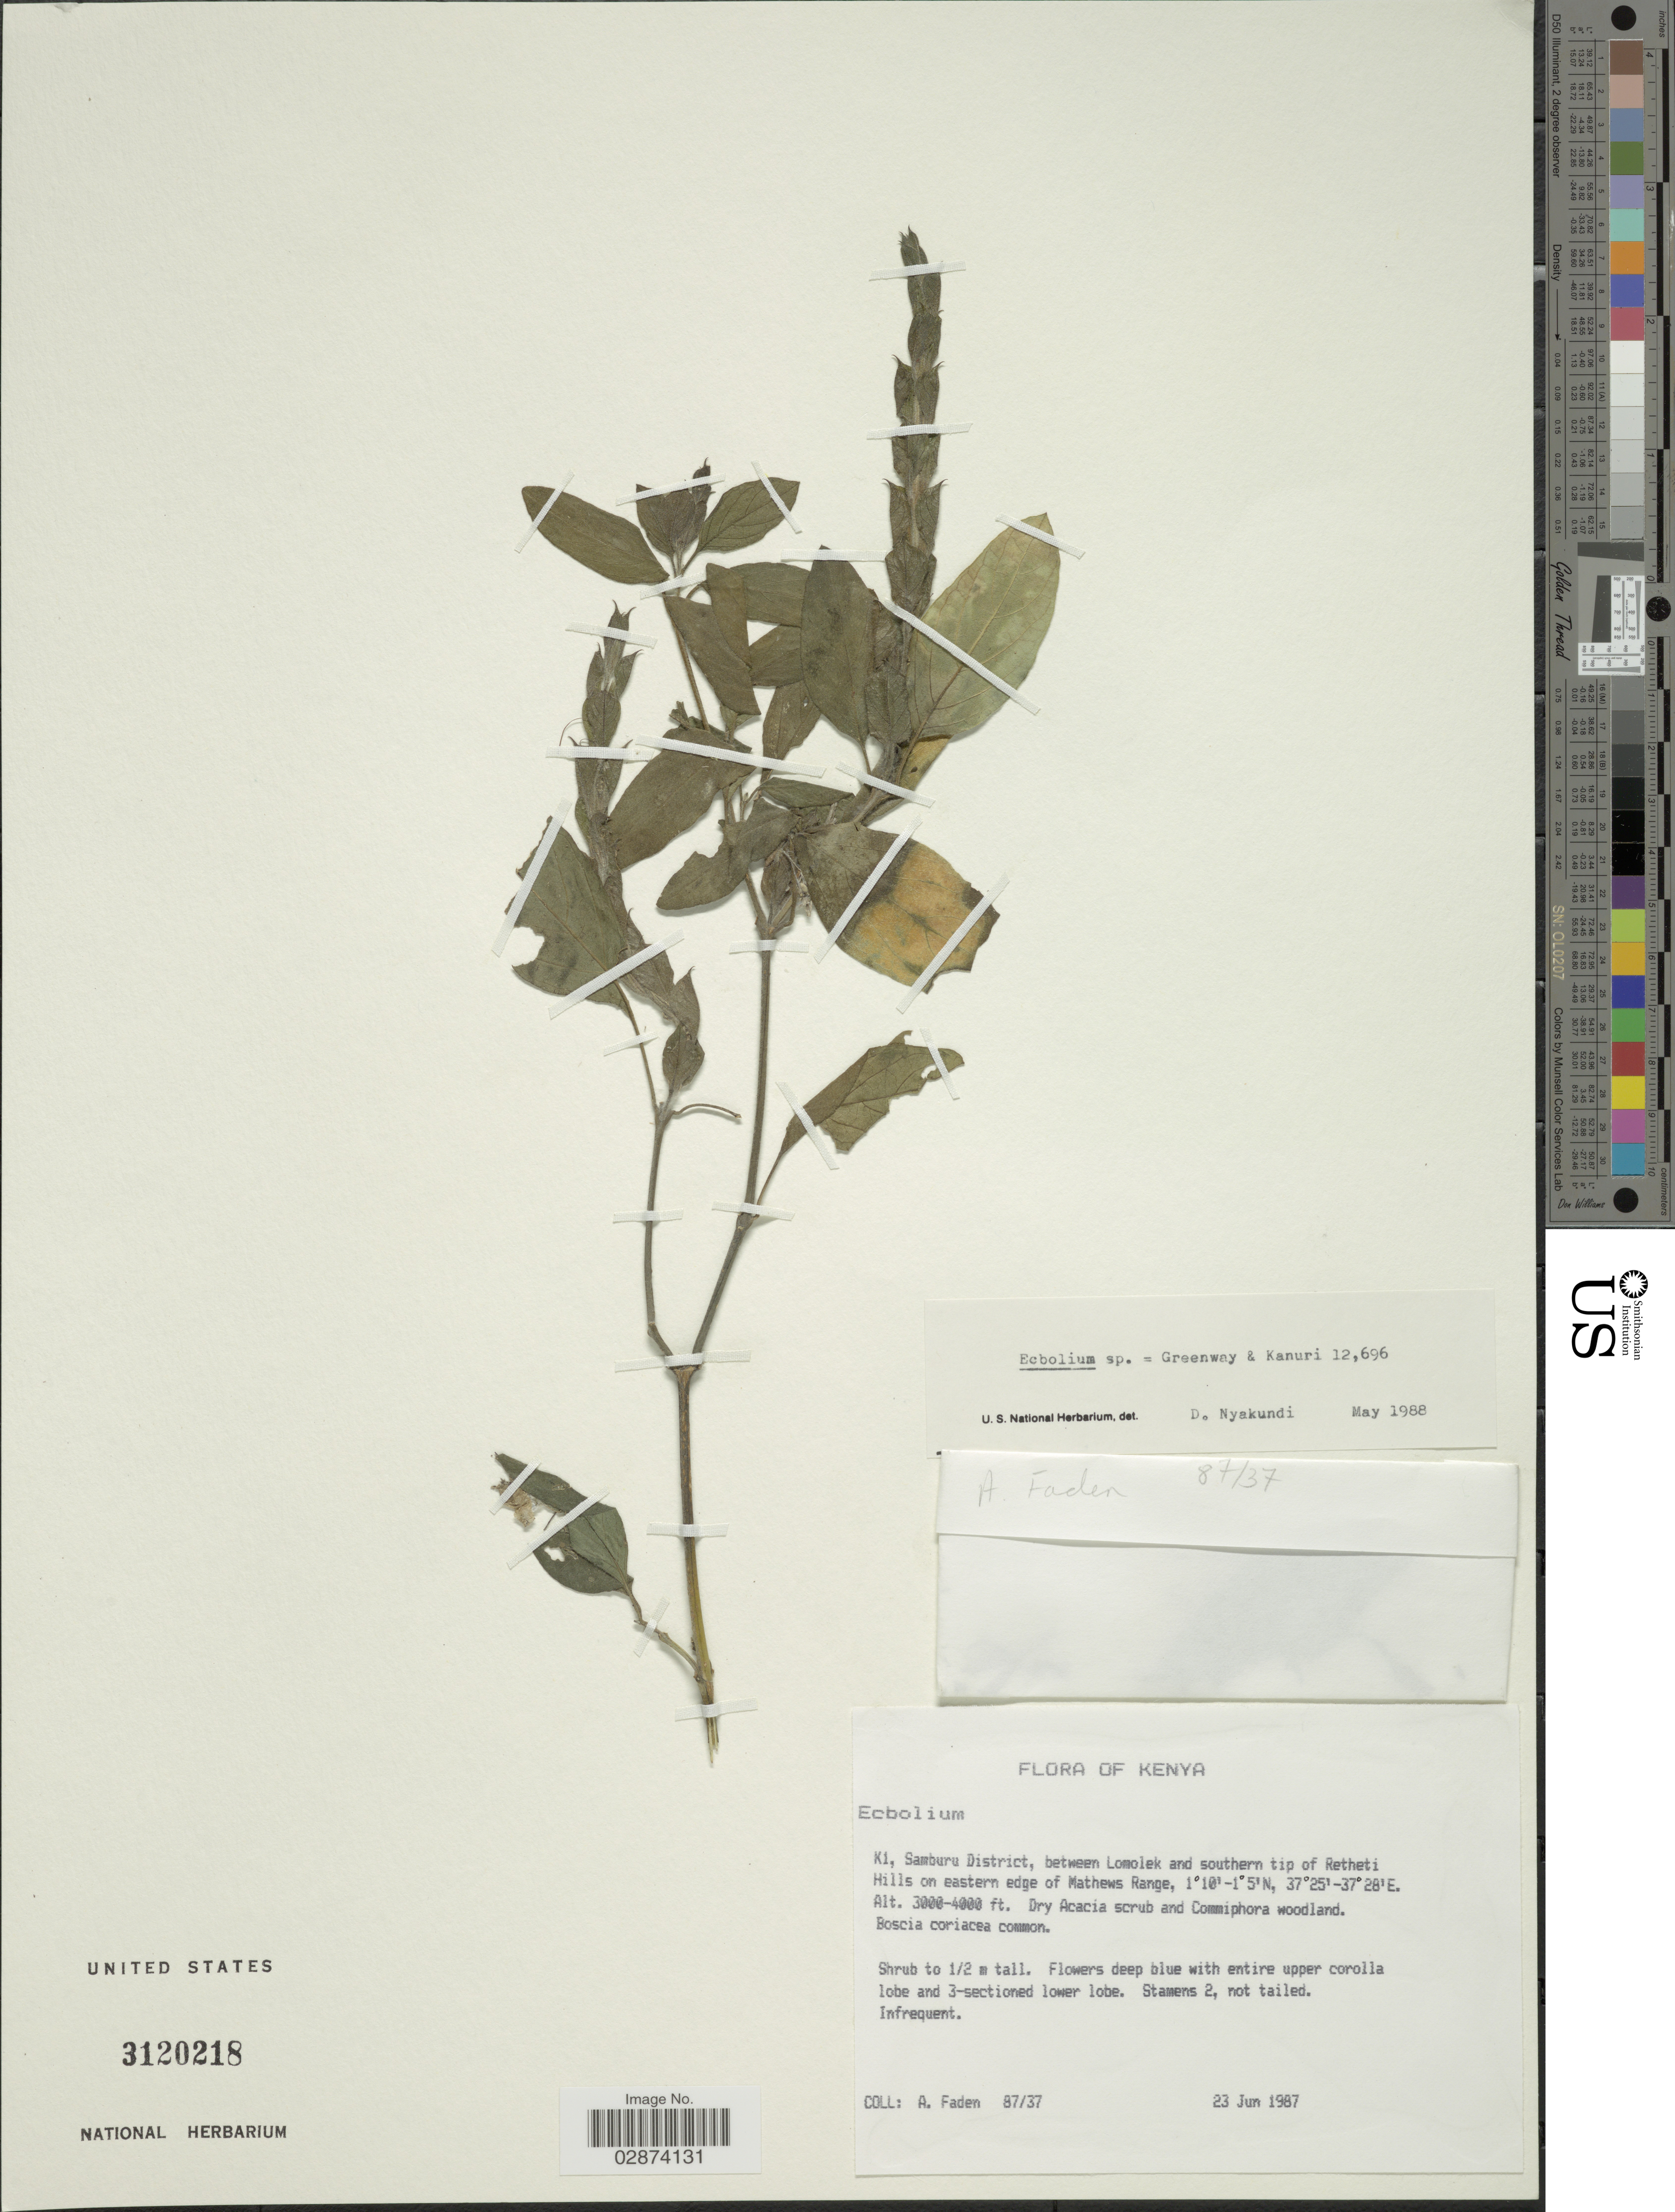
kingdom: Plantae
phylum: Tracheophyta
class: Magnoliopsida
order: Lamiales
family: Acanthaceae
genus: Ecbolium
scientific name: Ecbolium sp.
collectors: A. J. Faden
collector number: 87/37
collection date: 1987-06-23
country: Kenya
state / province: Samburu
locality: K1, Samburu District, between Lomolek and southern tip of Retheti Hills on eastern edge of Mathews Range.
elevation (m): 914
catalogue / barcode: US 3120218